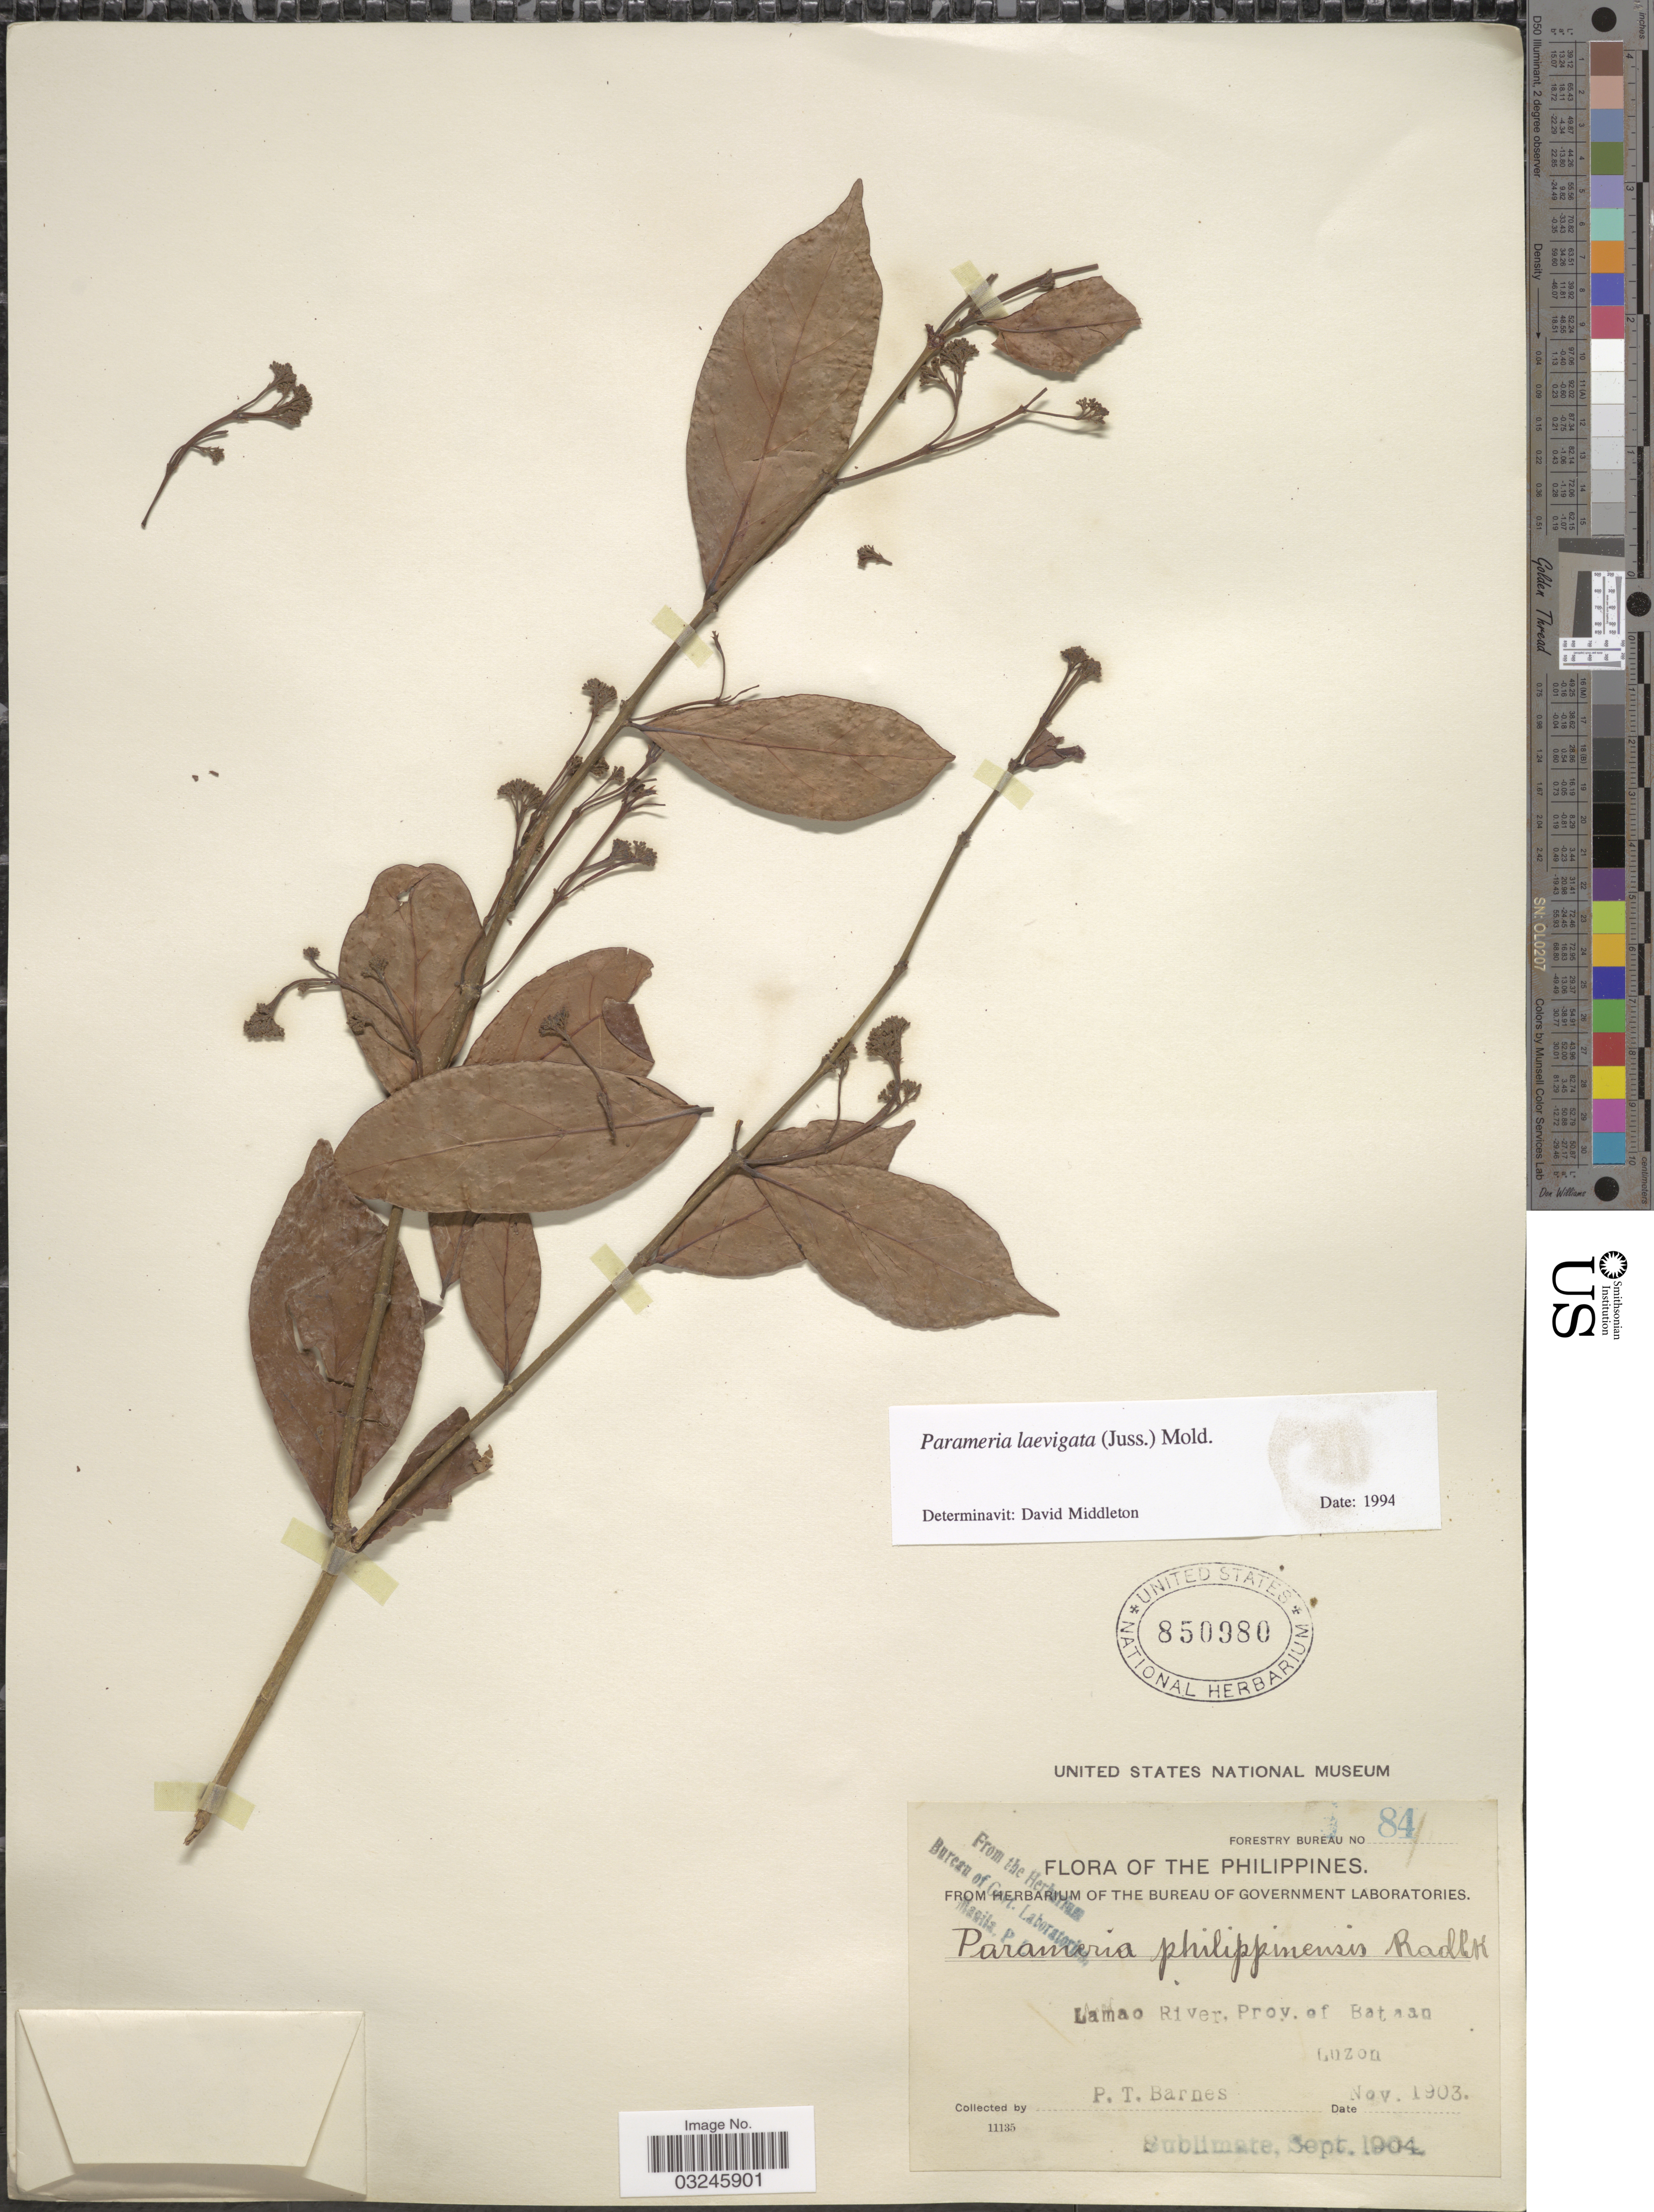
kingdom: Plantae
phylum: Tracheophyta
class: Magnoliopsida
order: Gentianales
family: Apocynaceae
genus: Parameria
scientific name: Parameria laevigata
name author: (Juss.) Moldenke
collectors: P. Barnes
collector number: Forestry Bureau 84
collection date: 1903-11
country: Philippines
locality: Lamao River, Prov. of Bataan, Luzon.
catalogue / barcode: US 850980